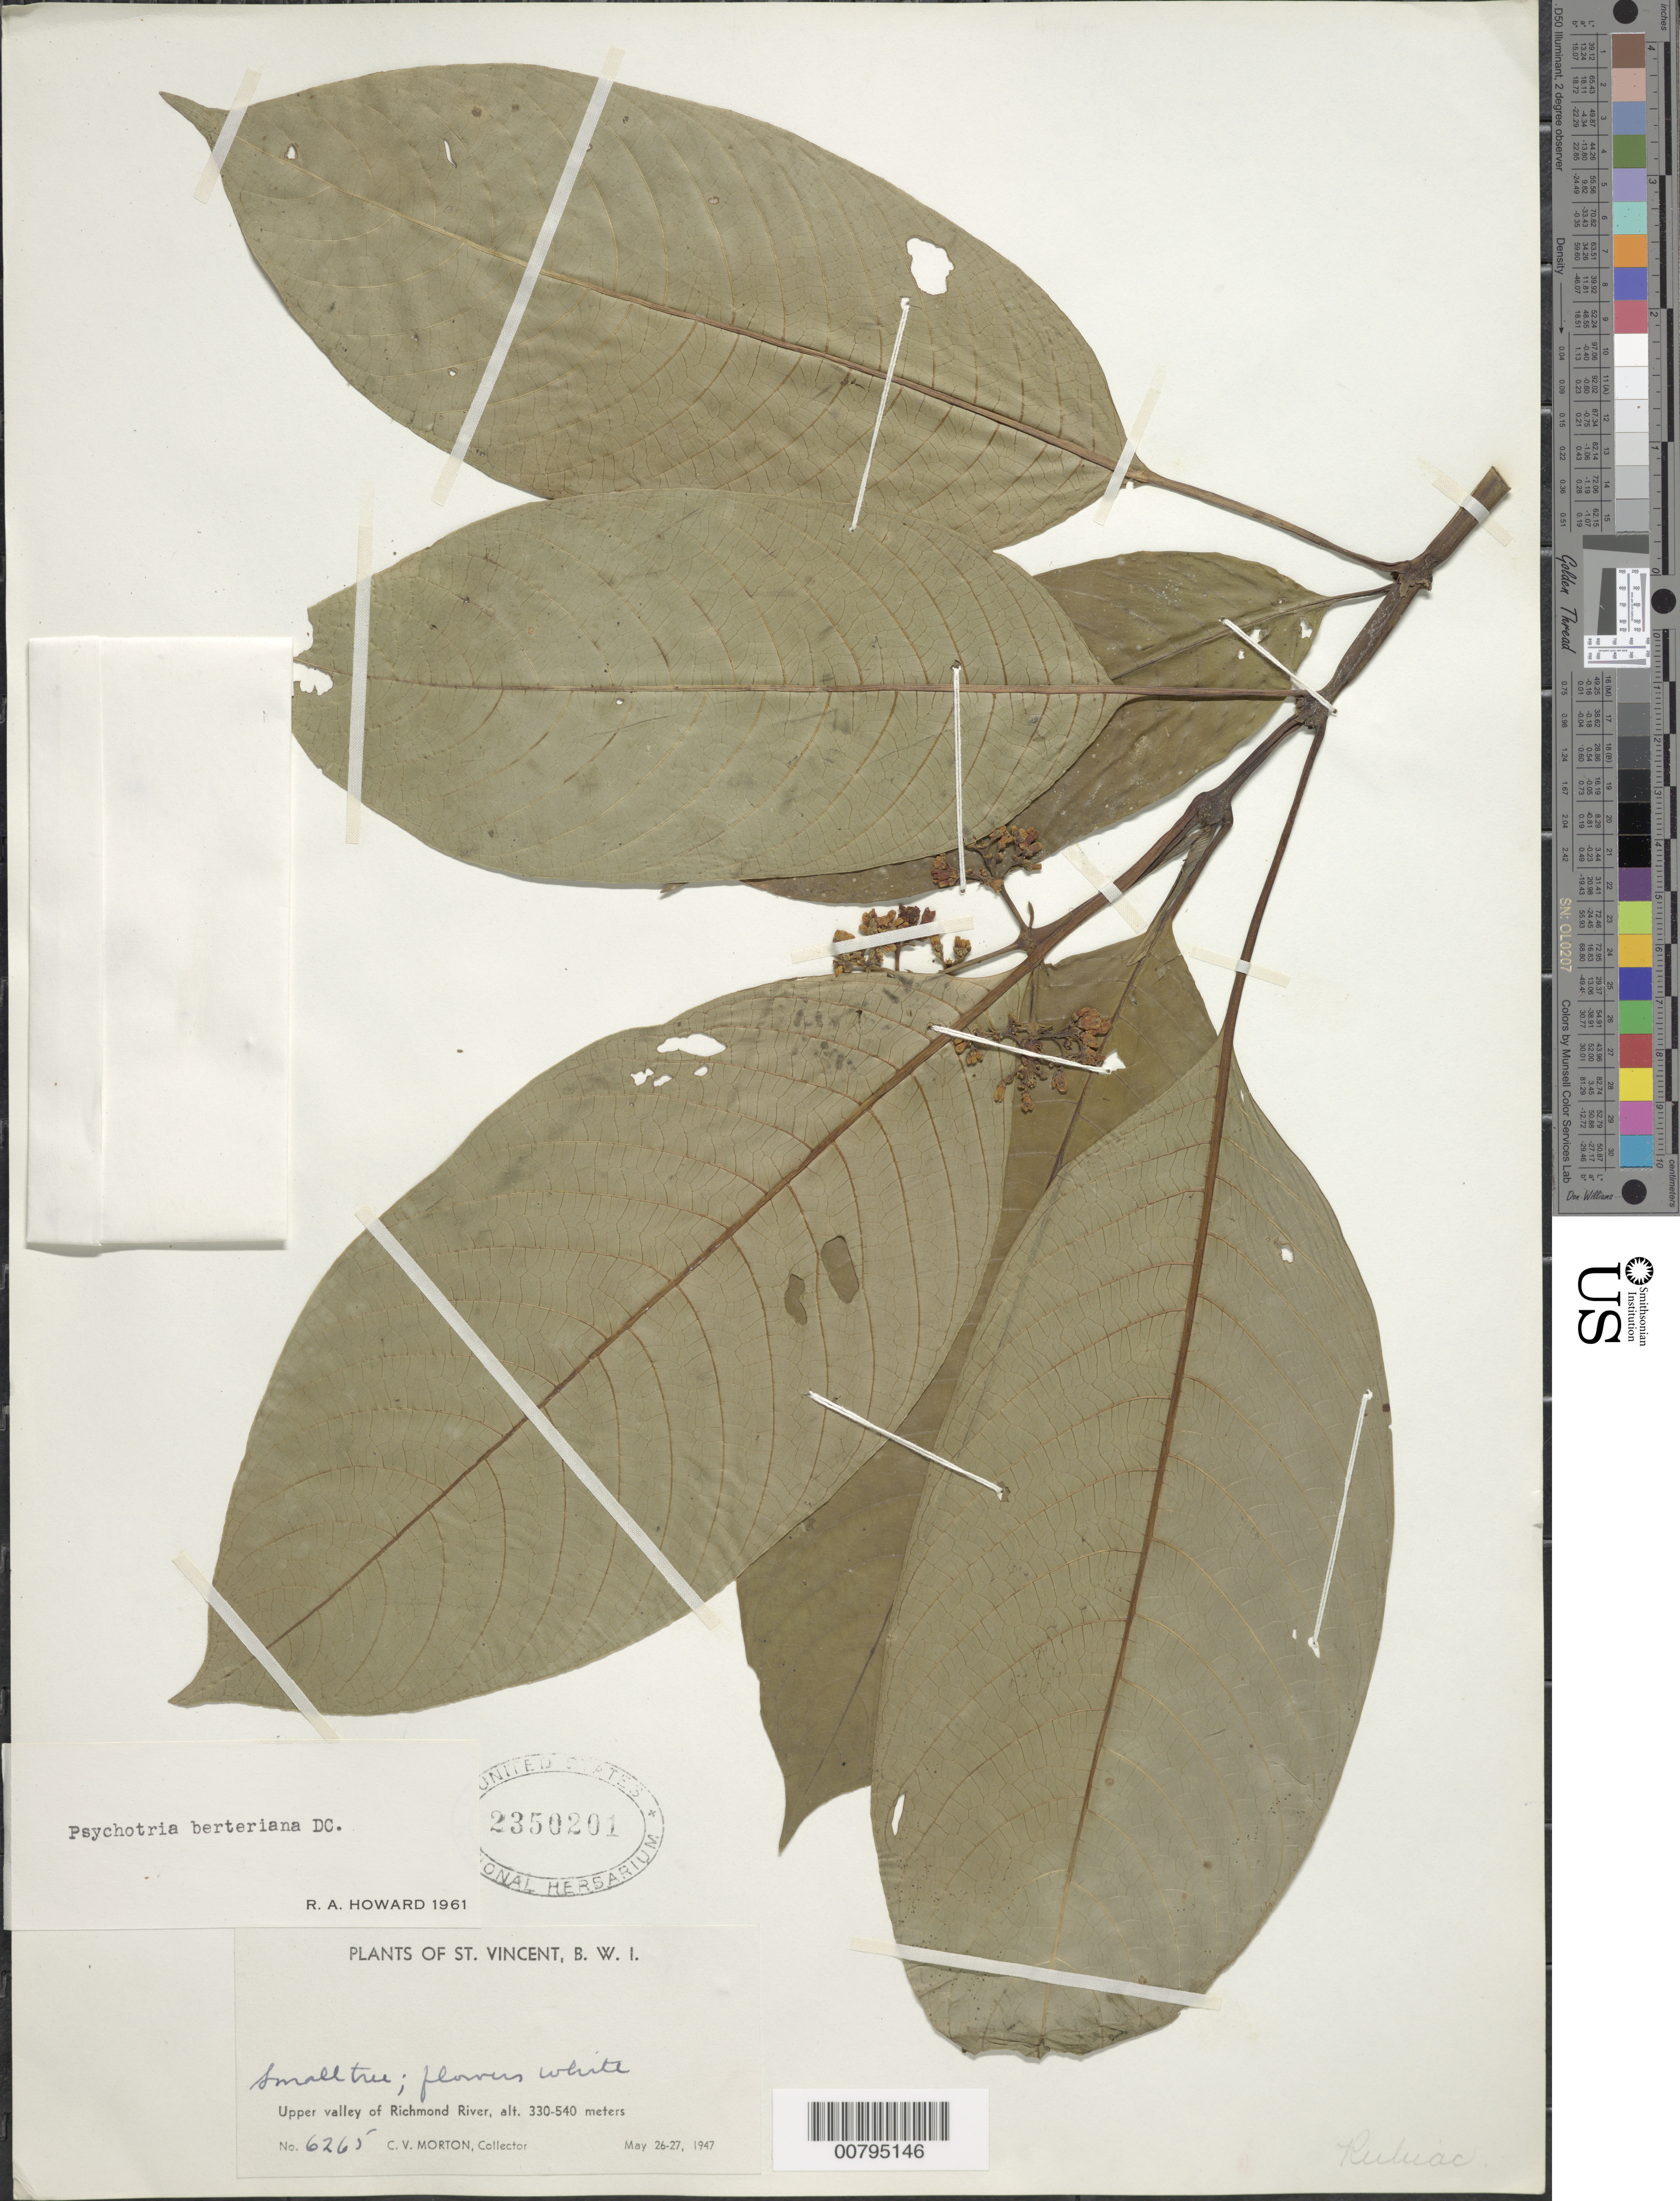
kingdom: Plantae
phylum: Tracheophyta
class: Magnoliopsida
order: Gentianales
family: Rubiaceae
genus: Psychotria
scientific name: Psychotria berteroana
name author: DC.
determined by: Howard, R. A.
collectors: C. V. Morton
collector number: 6265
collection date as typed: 26 May 1947 to 27 May 1947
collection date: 1947-05-26/1947-05-27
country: St. Vincent - Grenadines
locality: Upper Valley of Richmond River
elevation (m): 350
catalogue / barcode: US 2350201